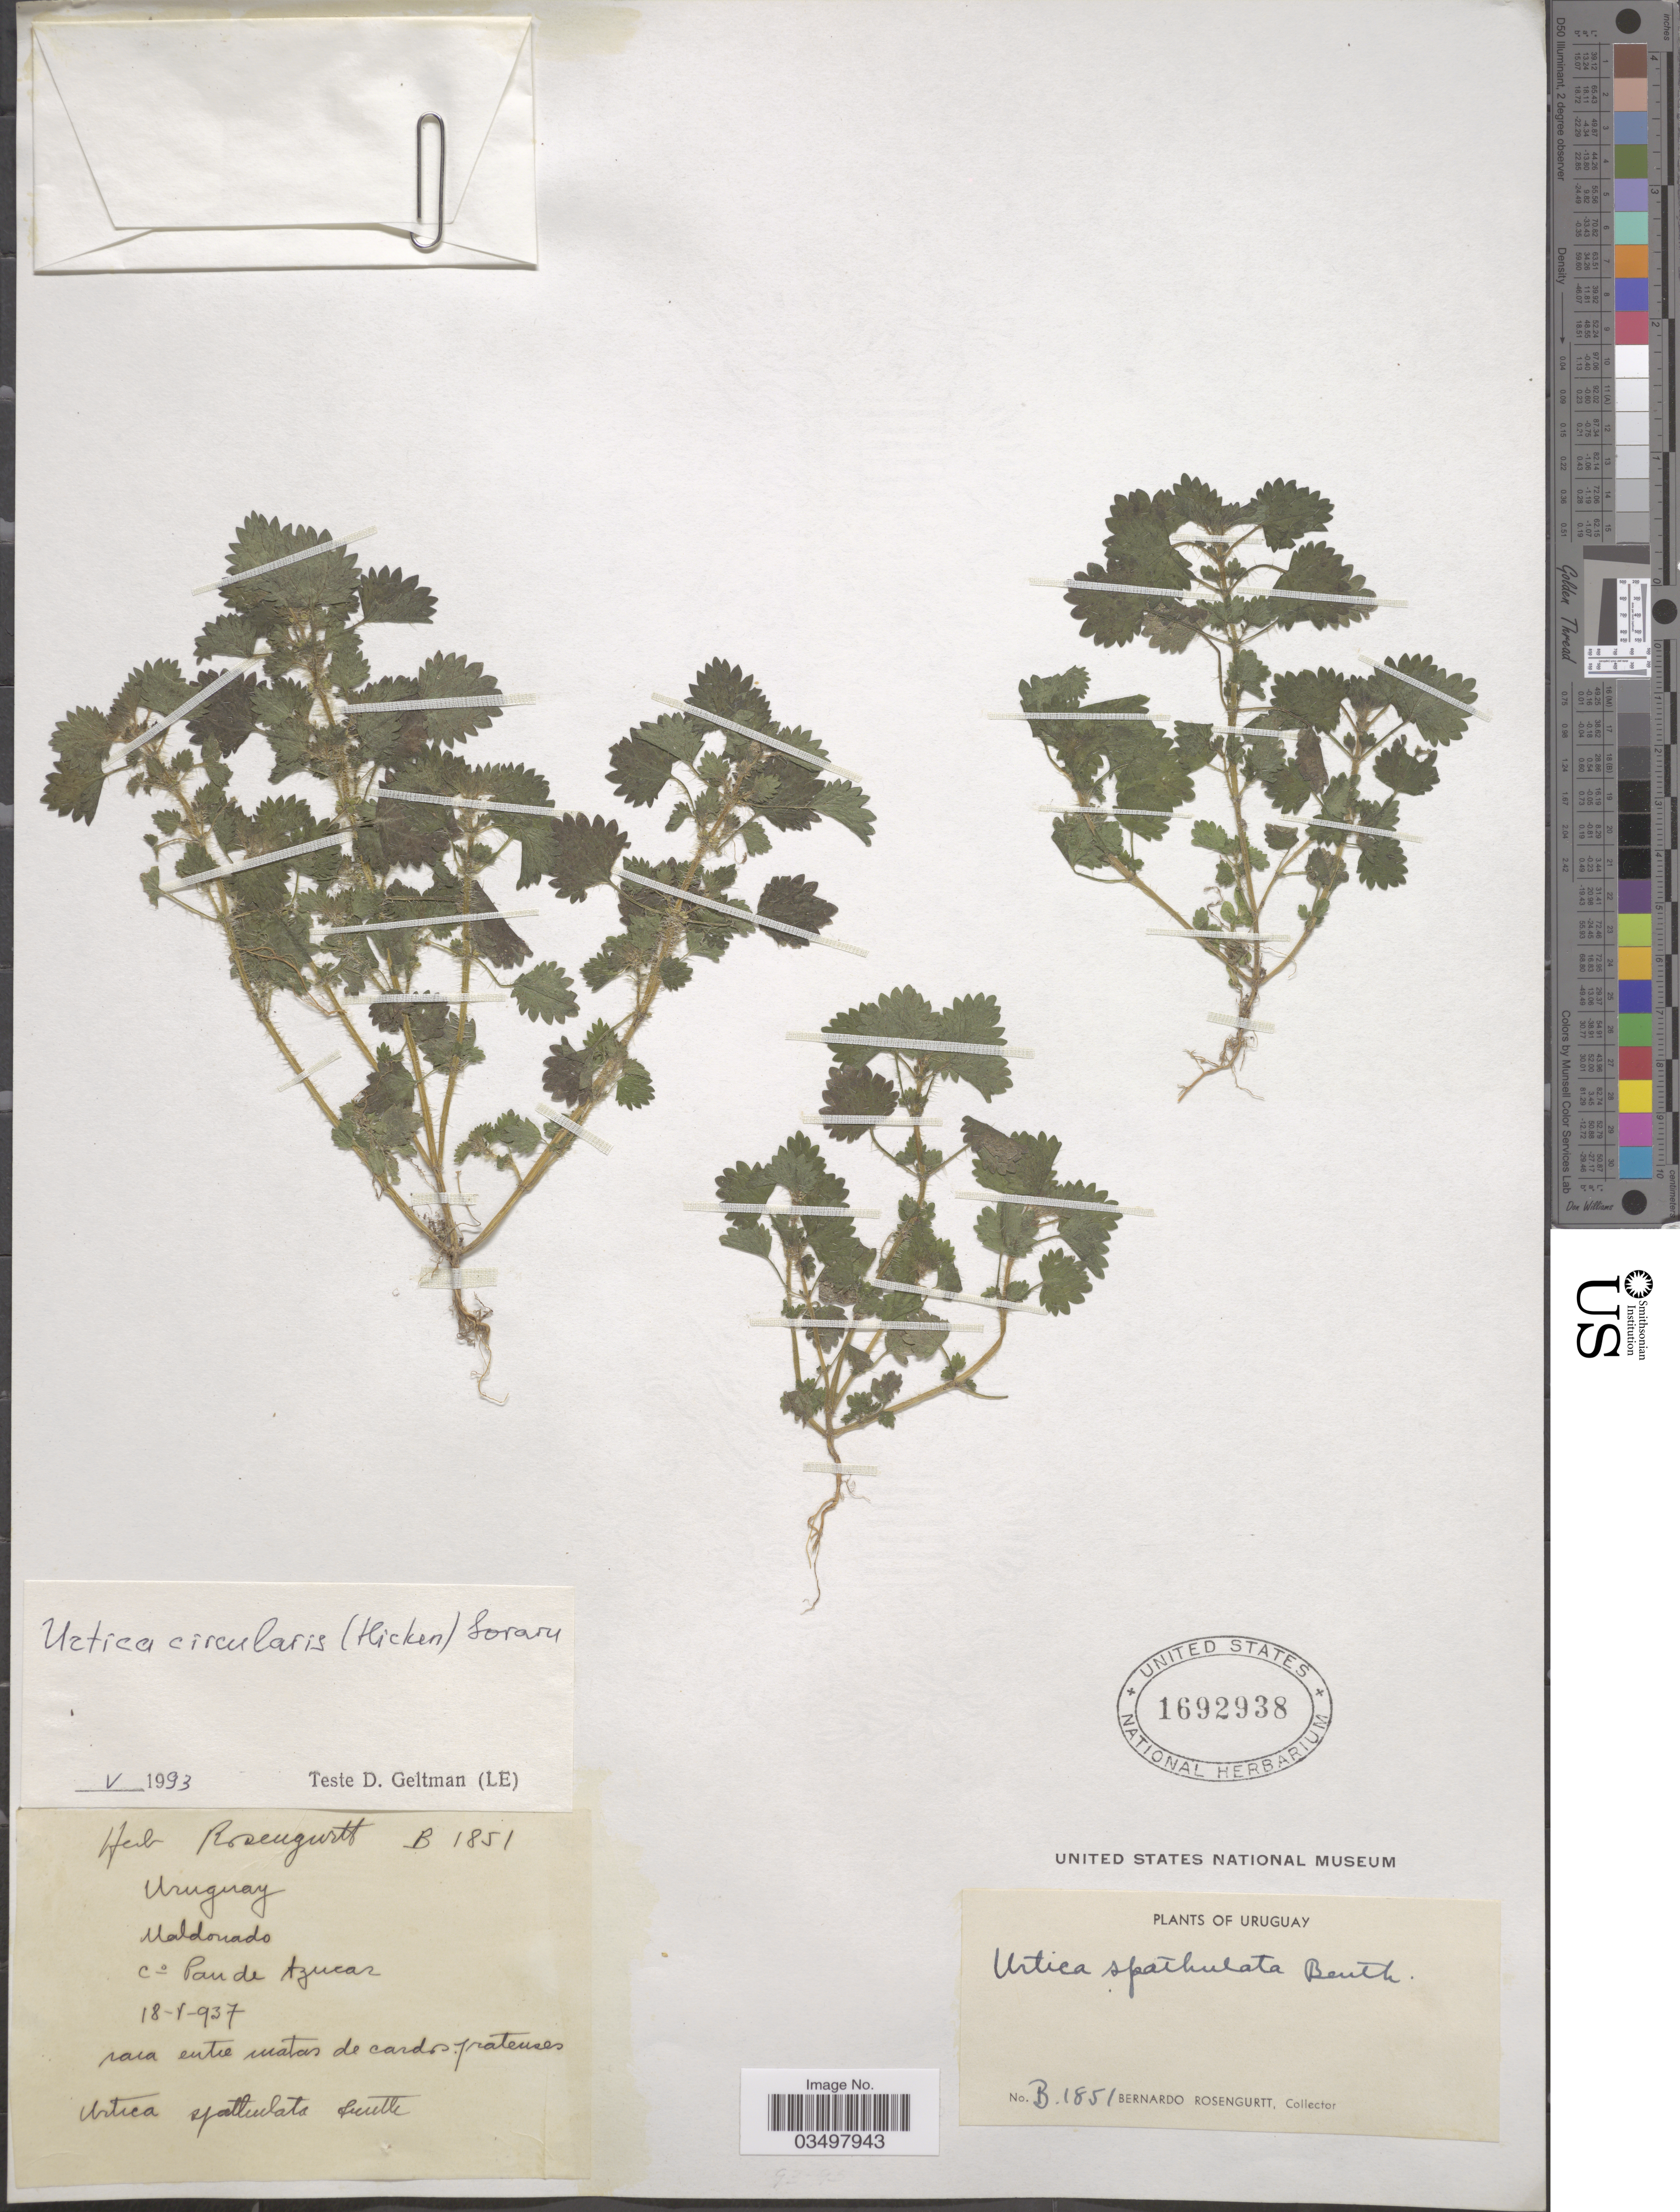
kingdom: Plantae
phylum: Tracheophyta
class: Magnoliopsida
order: Rosales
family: Urticaceae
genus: Urtica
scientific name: Urtica circularis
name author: (Hicken) Sorarú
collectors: B. Rosengurtt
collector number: B1851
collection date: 1937-05-18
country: Uruguay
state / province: Maldonado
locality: C° Pan de Azucar.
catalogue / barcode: US 1692938